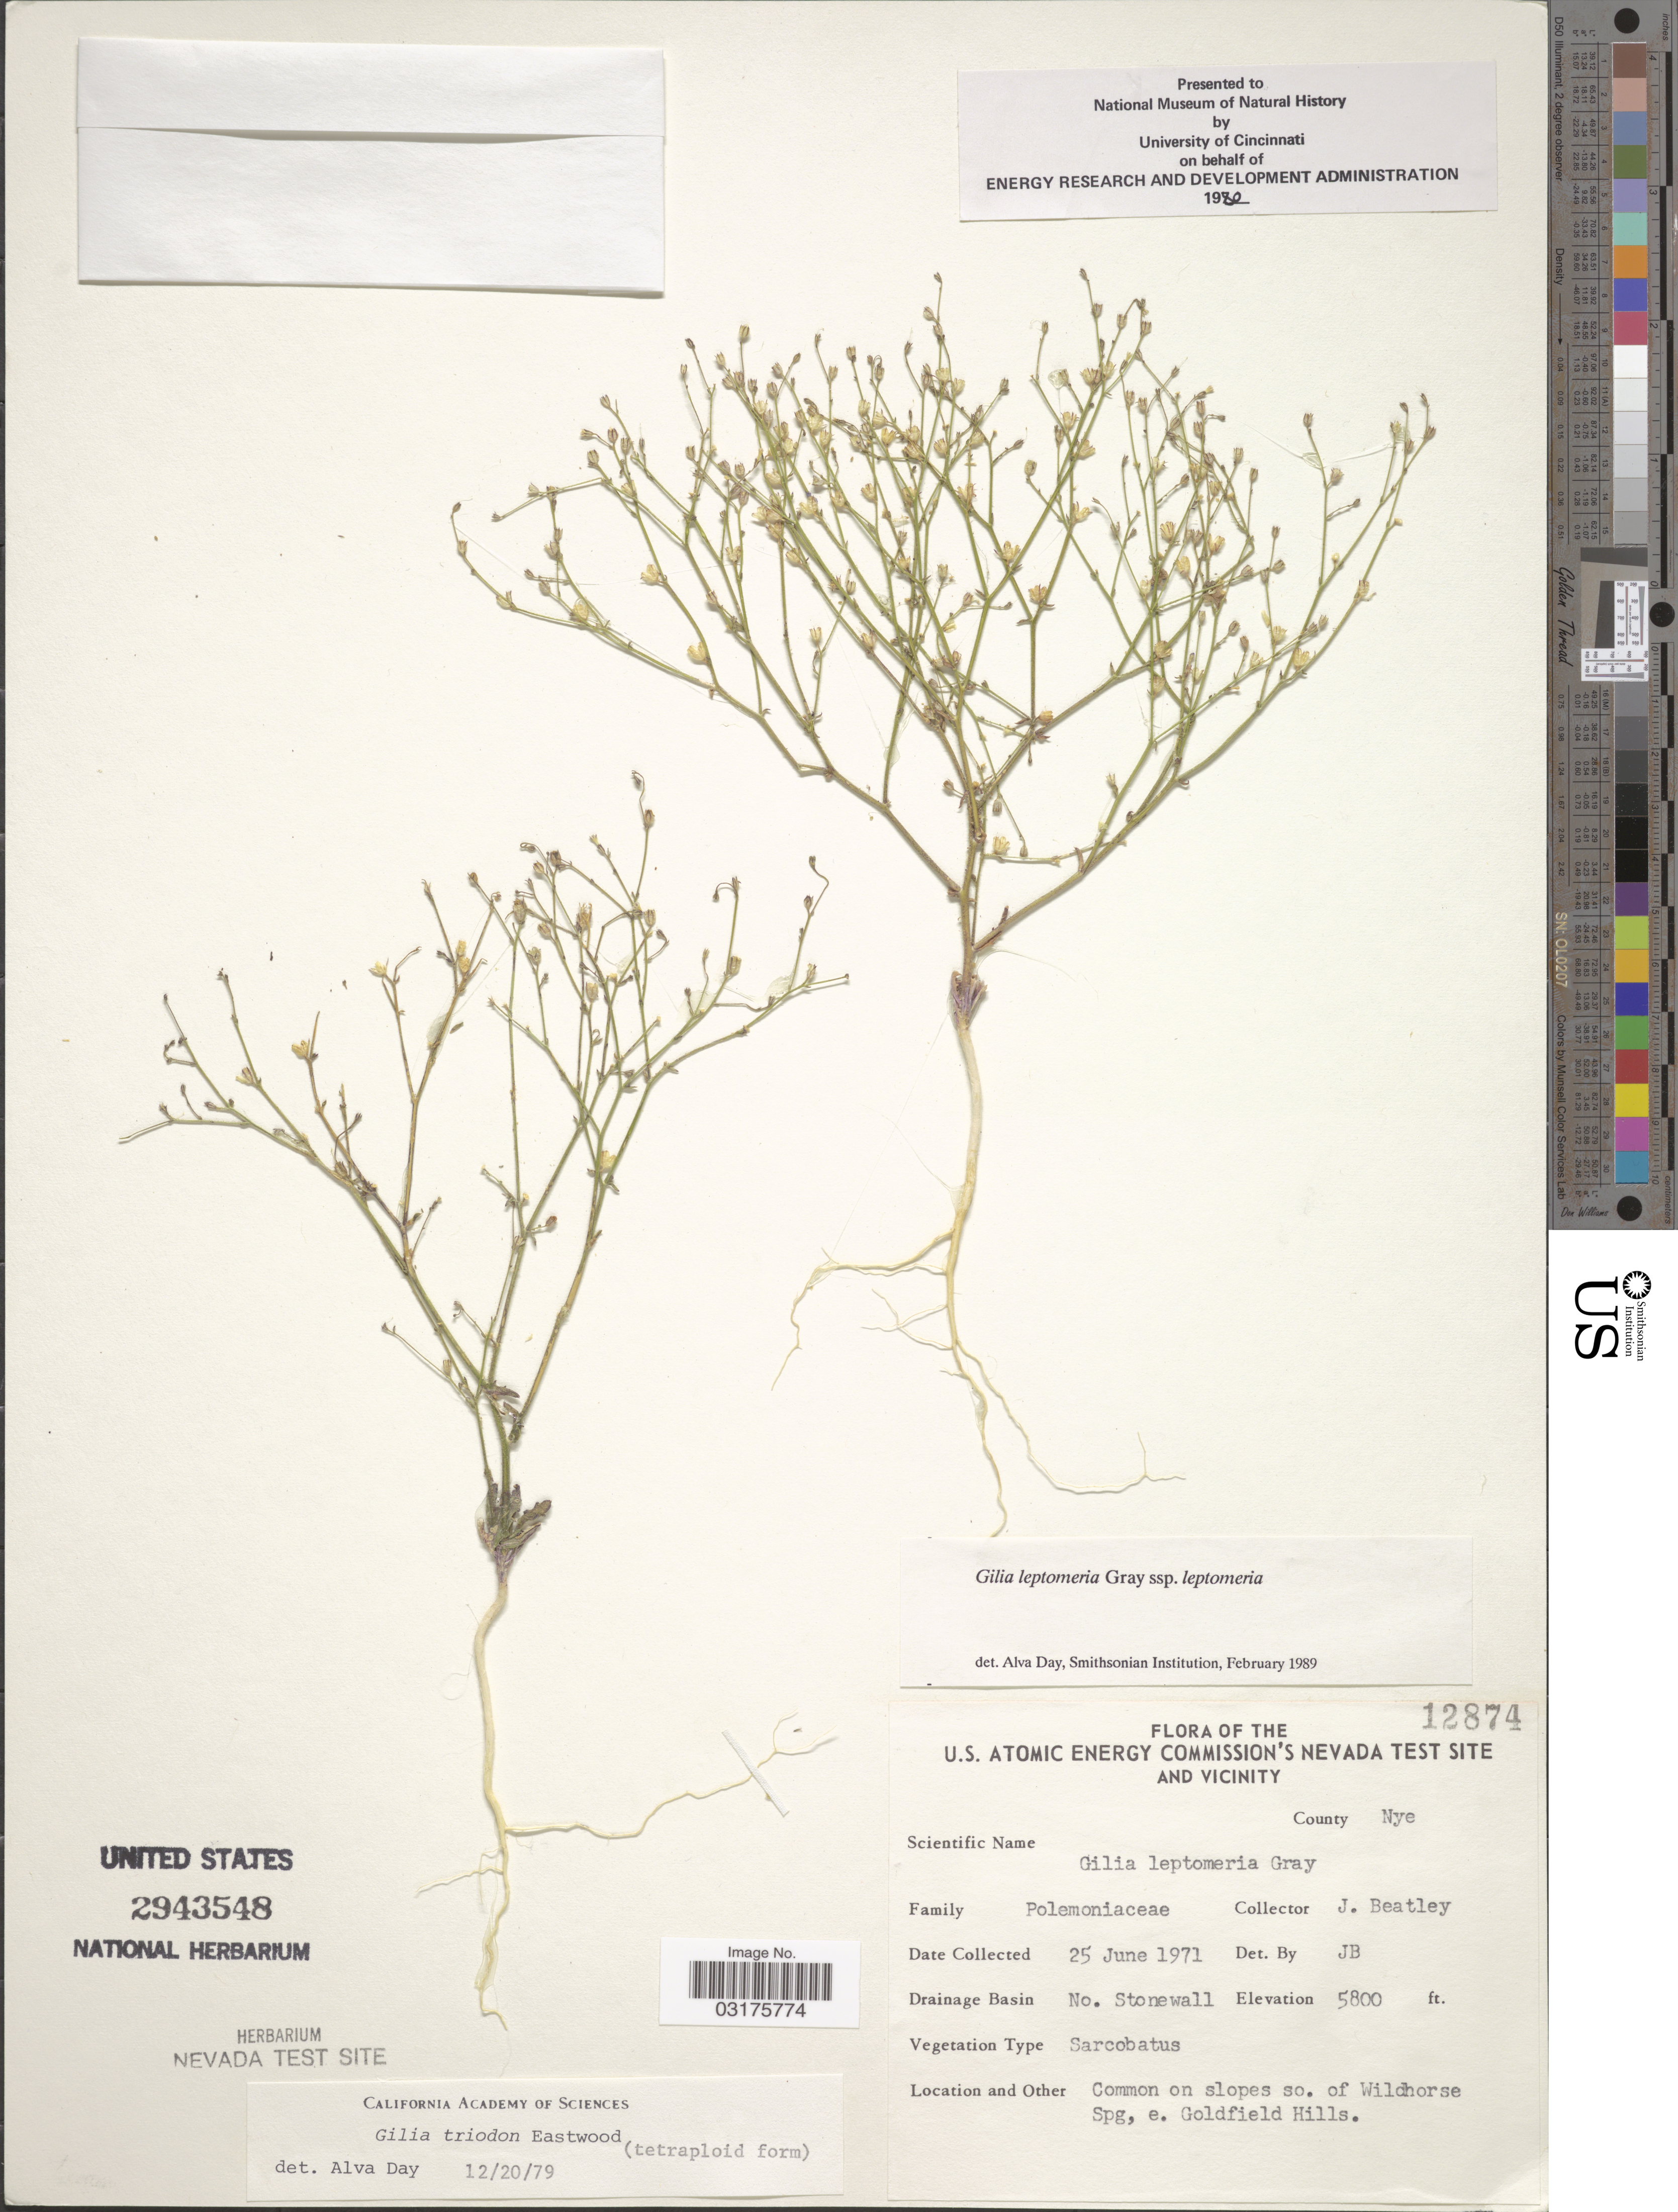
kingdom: Plantae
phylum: Tracheophyta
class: Magnoliopsida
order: Ericales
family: Polemoniaceae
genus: Aliciella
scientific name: Aliciella leptomeria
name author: (A. Gray) J.M. Porter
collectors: J. C. Beatley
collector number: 12874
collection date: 1971-06-25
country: United States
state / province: Nevada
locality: The U.S. Atomic Energy Commission's Nevada Test Site and Vicinity. County Nye. Drainage Basin No. Stonewall. Common on slopes so. of Wildhorse Spg, E. Goldfield Hills.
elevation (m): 1768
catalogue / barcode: US 2943548